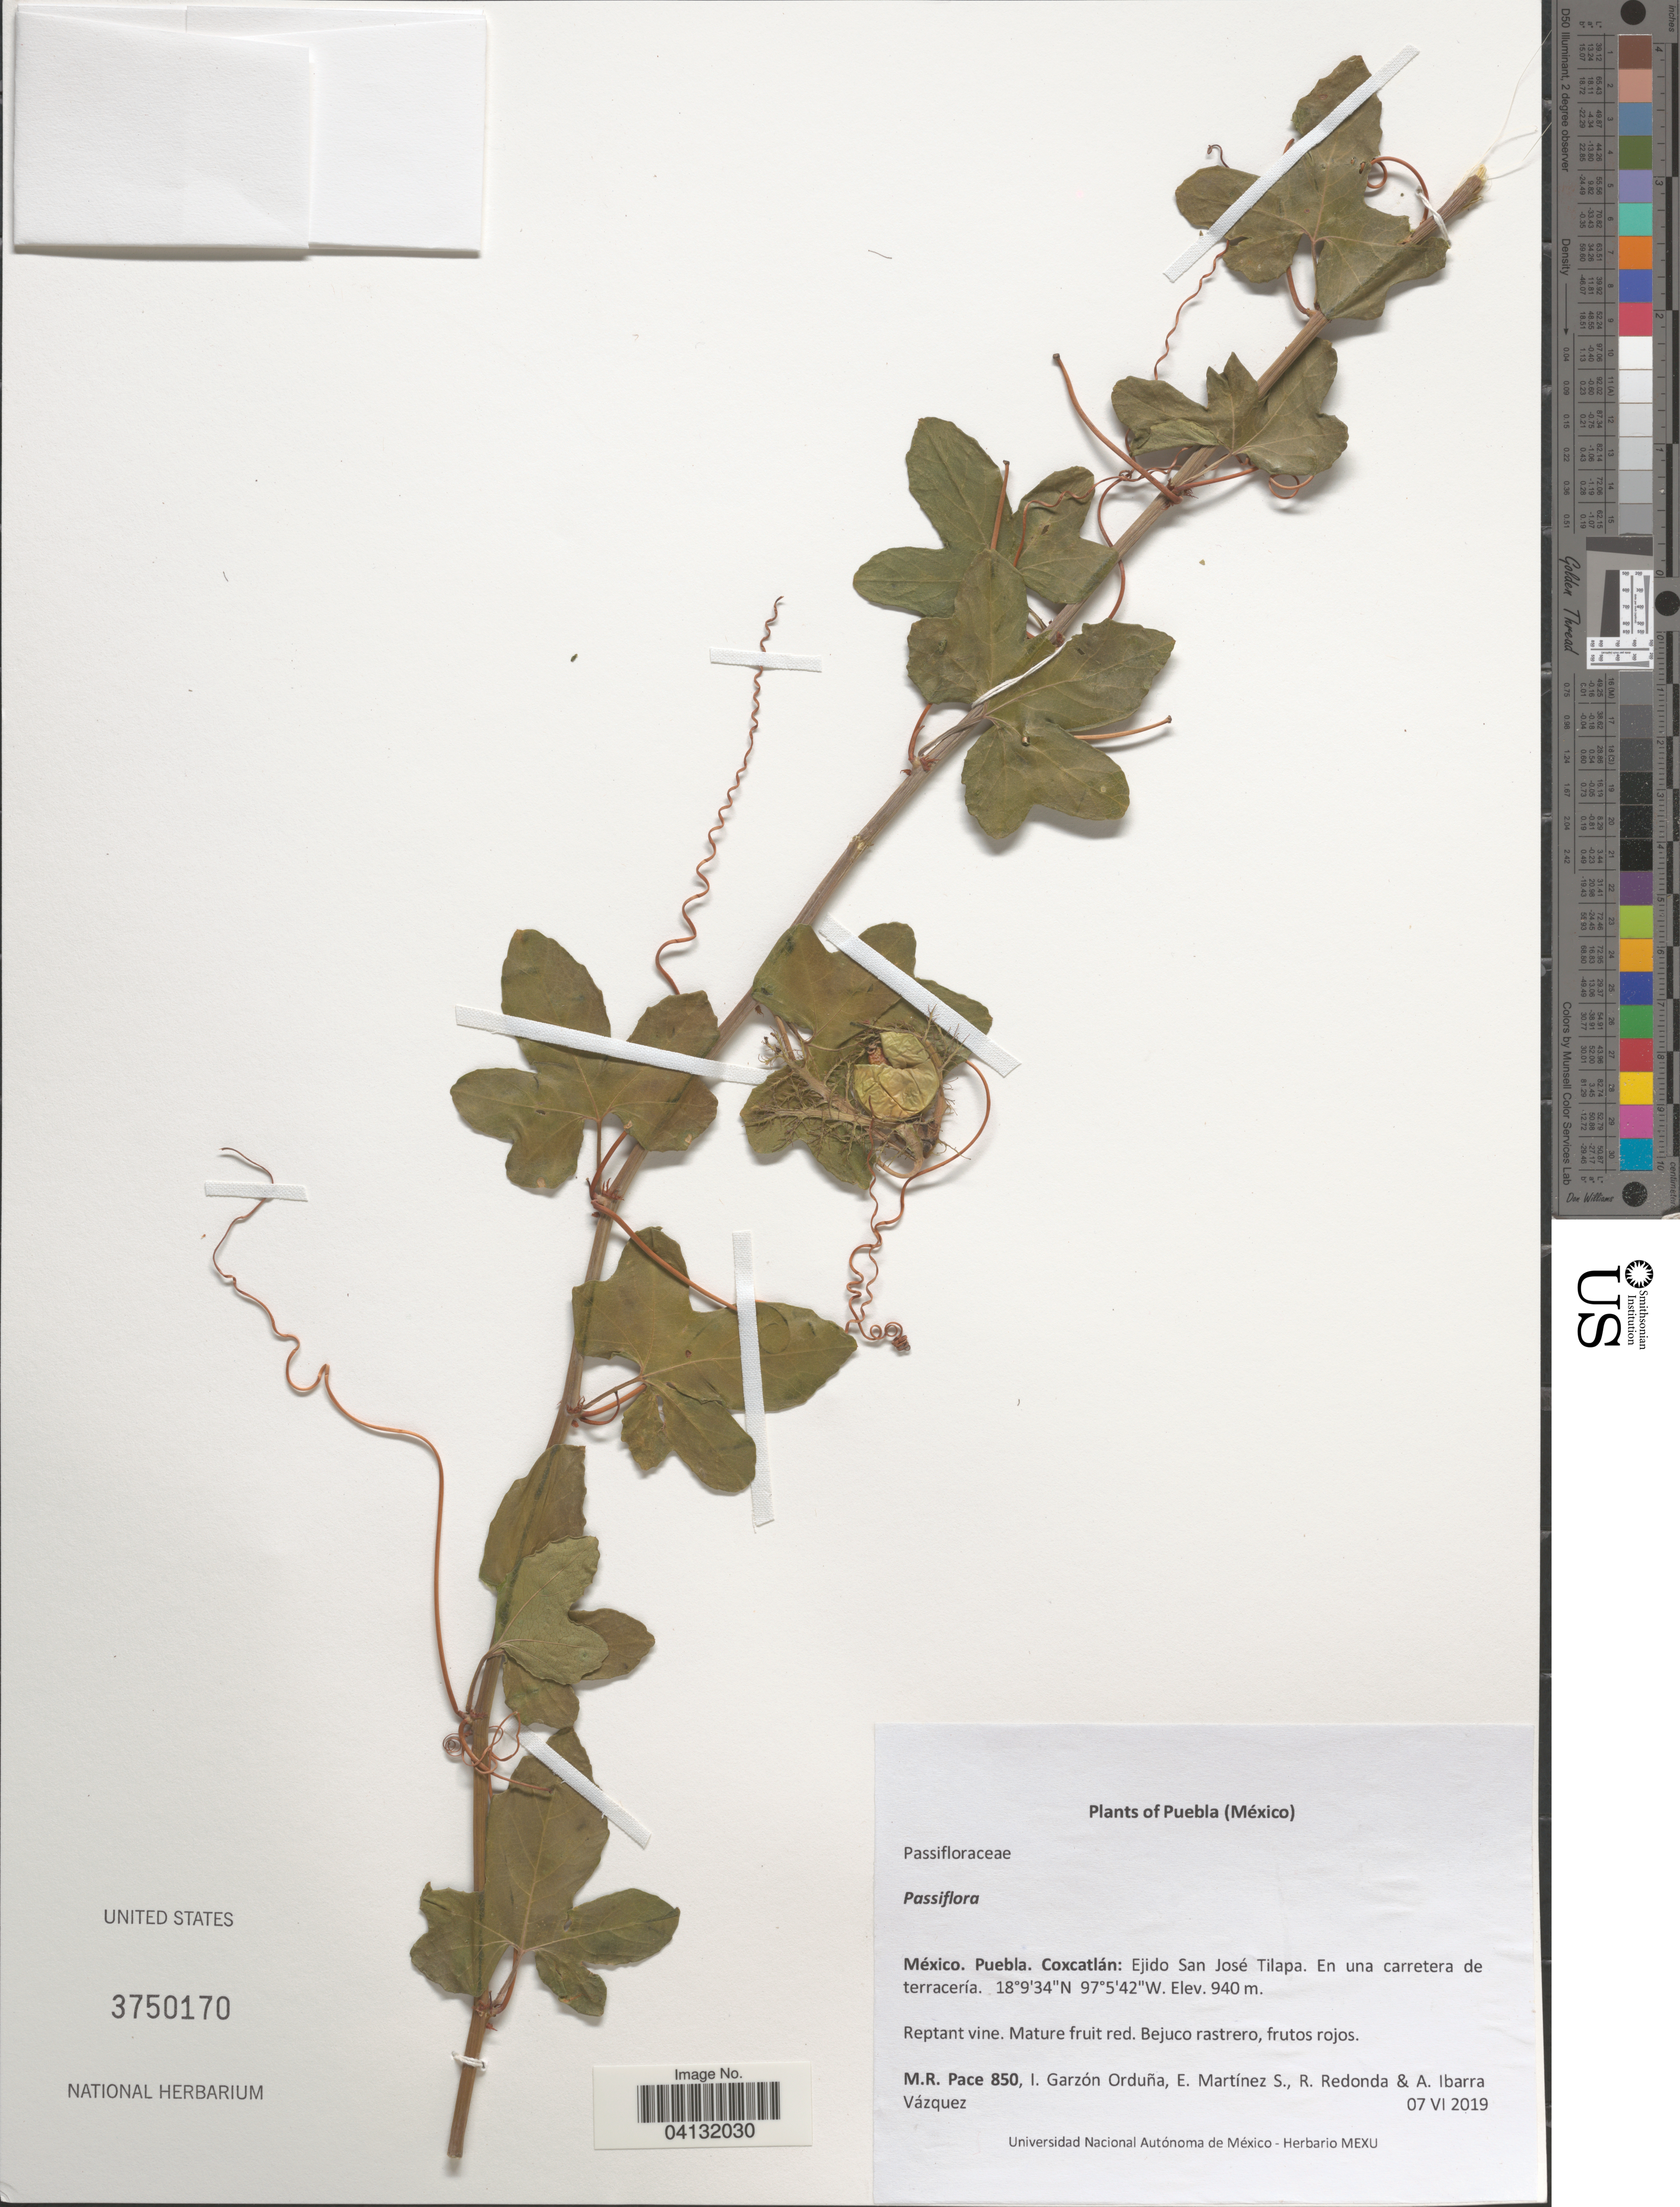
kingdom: Plantae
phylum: Tracheophyta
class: Magnoliopsida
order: Malpighiales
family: Passifloraceae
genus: Passiflora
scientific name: Passiflora sp.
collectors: M. R. Pace, I. Garzón Orduna, E. M. Martínez S., R. Redonda & A. Ibarra Vázquez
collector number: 850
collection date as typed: Transcribed d/m/y: 7/6/2019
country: Mexico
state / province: Puebla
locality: Cuicatlán: Ejido San José Tilapa.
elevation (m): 940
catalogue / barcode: US 3750170